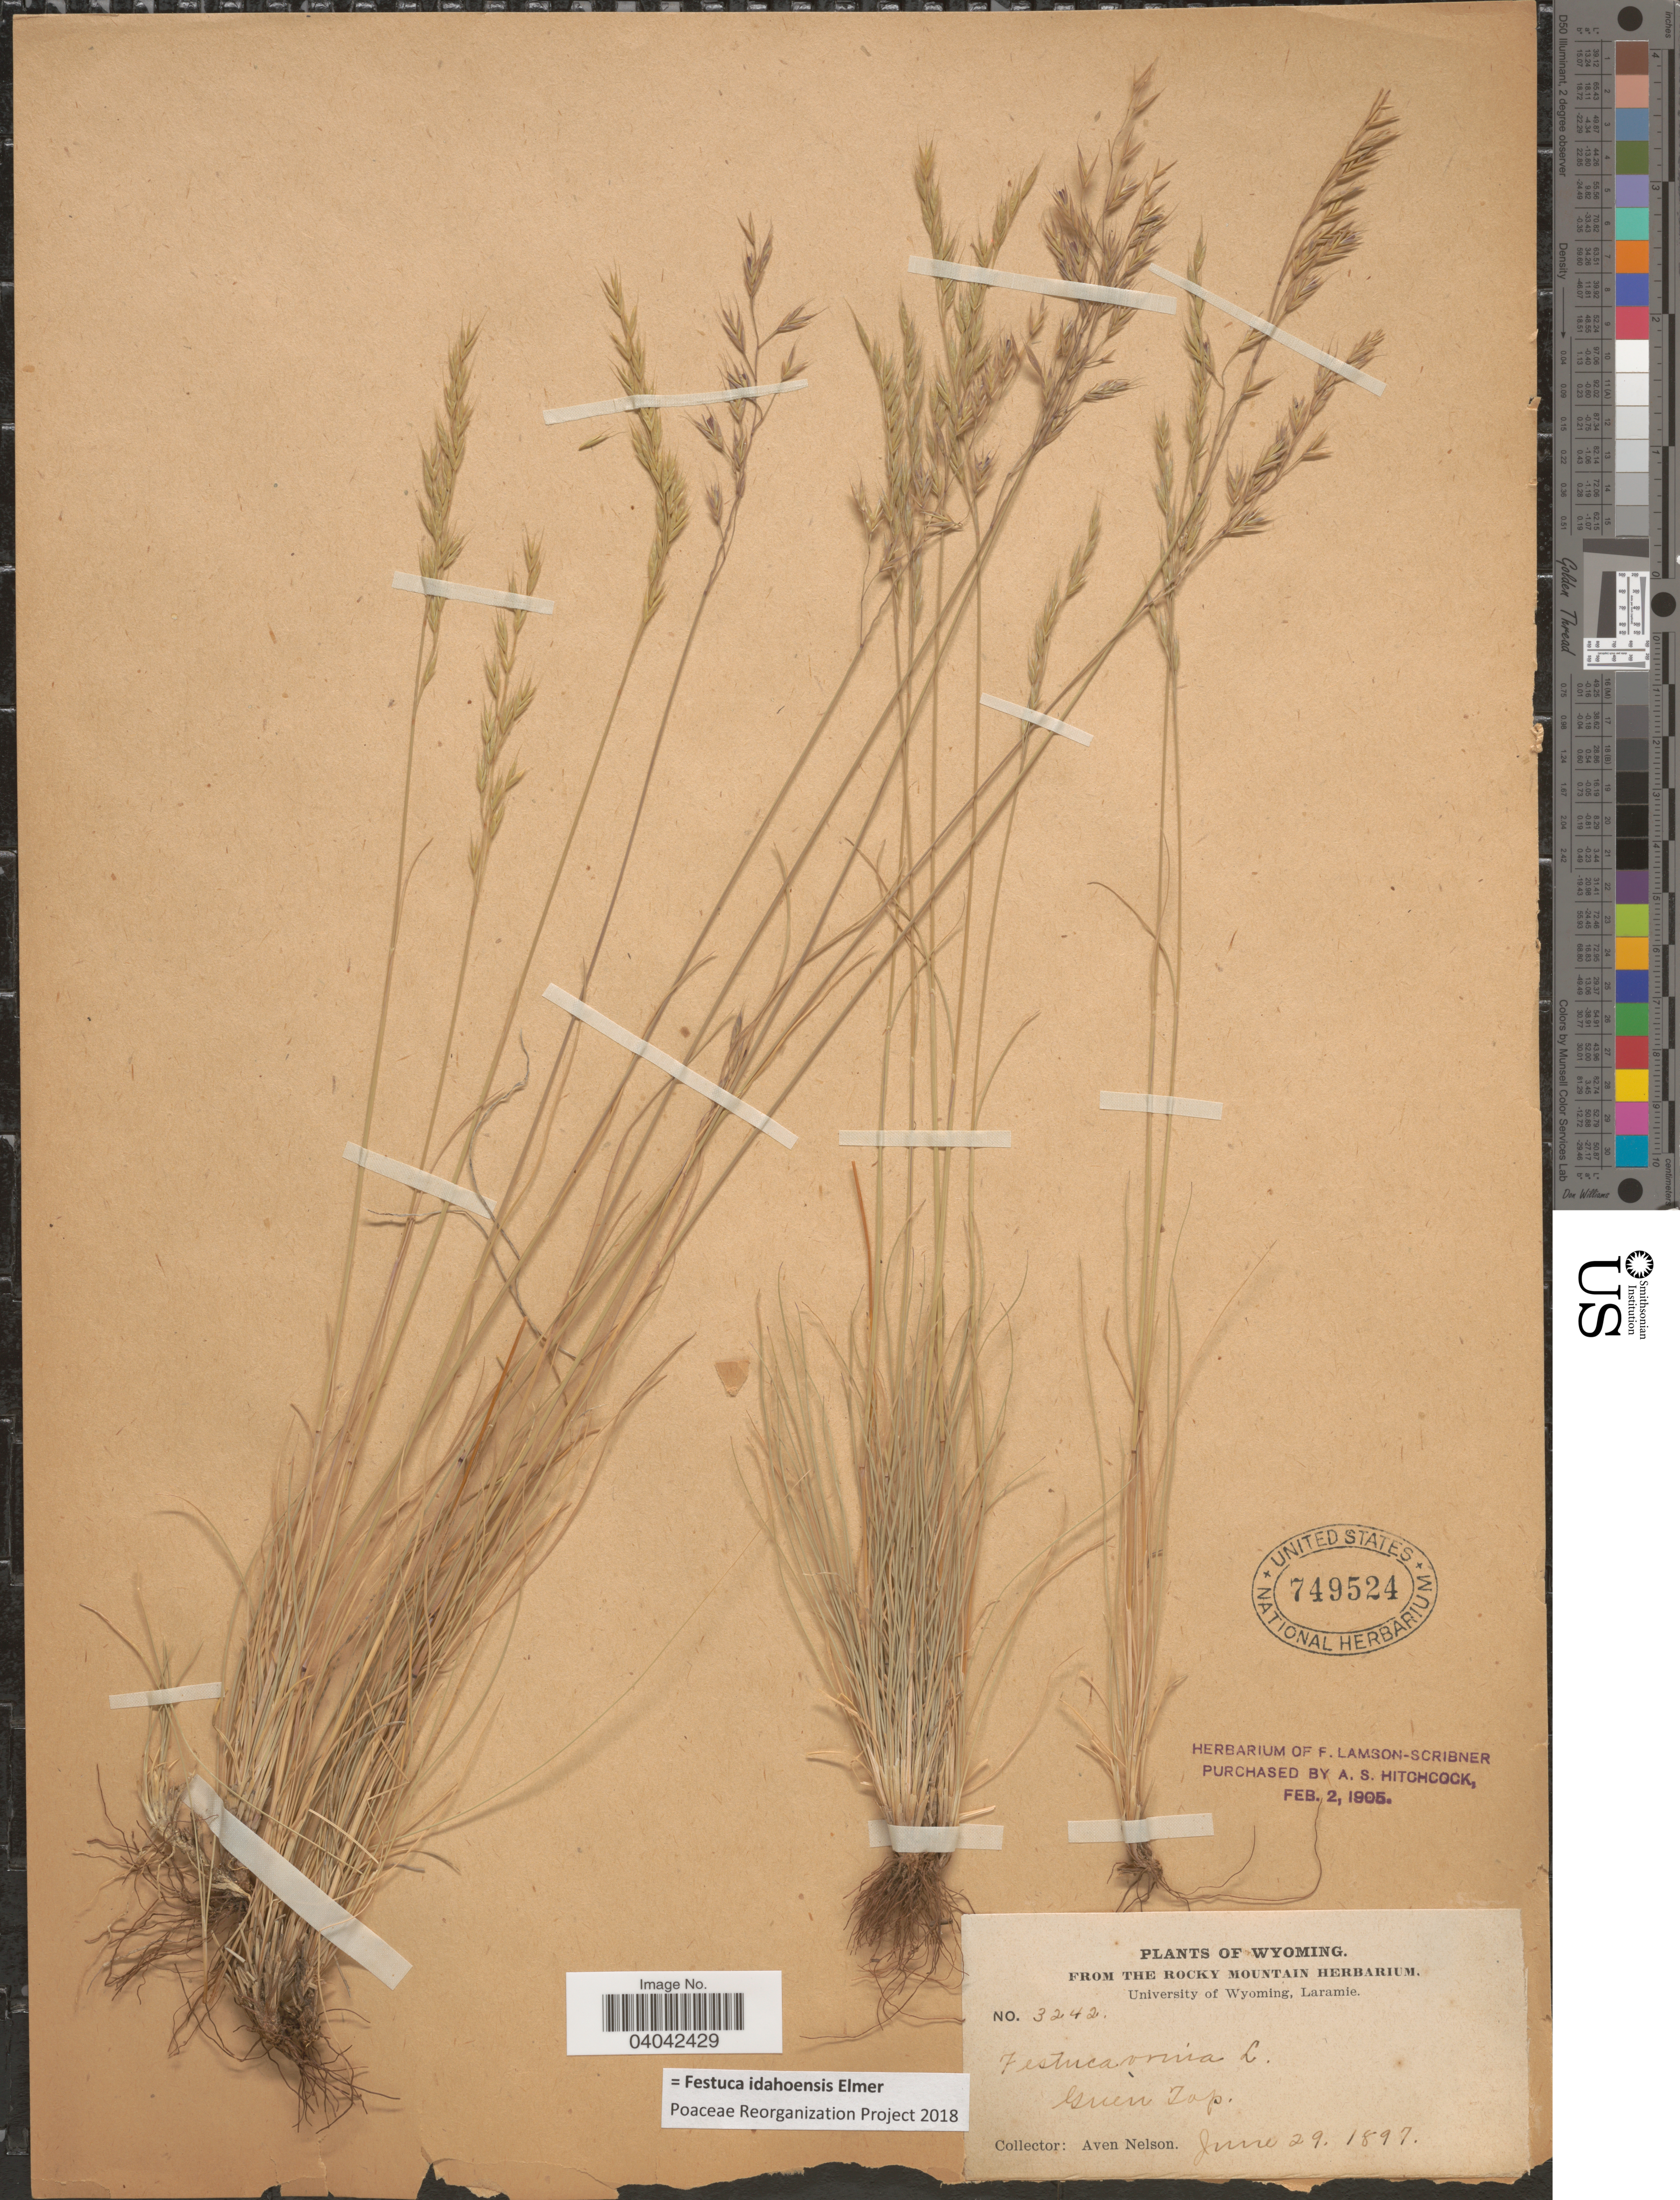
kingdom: Plantae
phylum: Tracheophyta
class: Liliopsida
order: Poales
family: Poaceae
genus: Festuca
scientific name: Festuca idahoensis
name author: Elmer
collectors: A. Nelson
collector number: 3242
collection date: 1897-06-29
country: United States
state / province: Wyoming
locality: Green Twp.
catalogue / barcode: US 749524